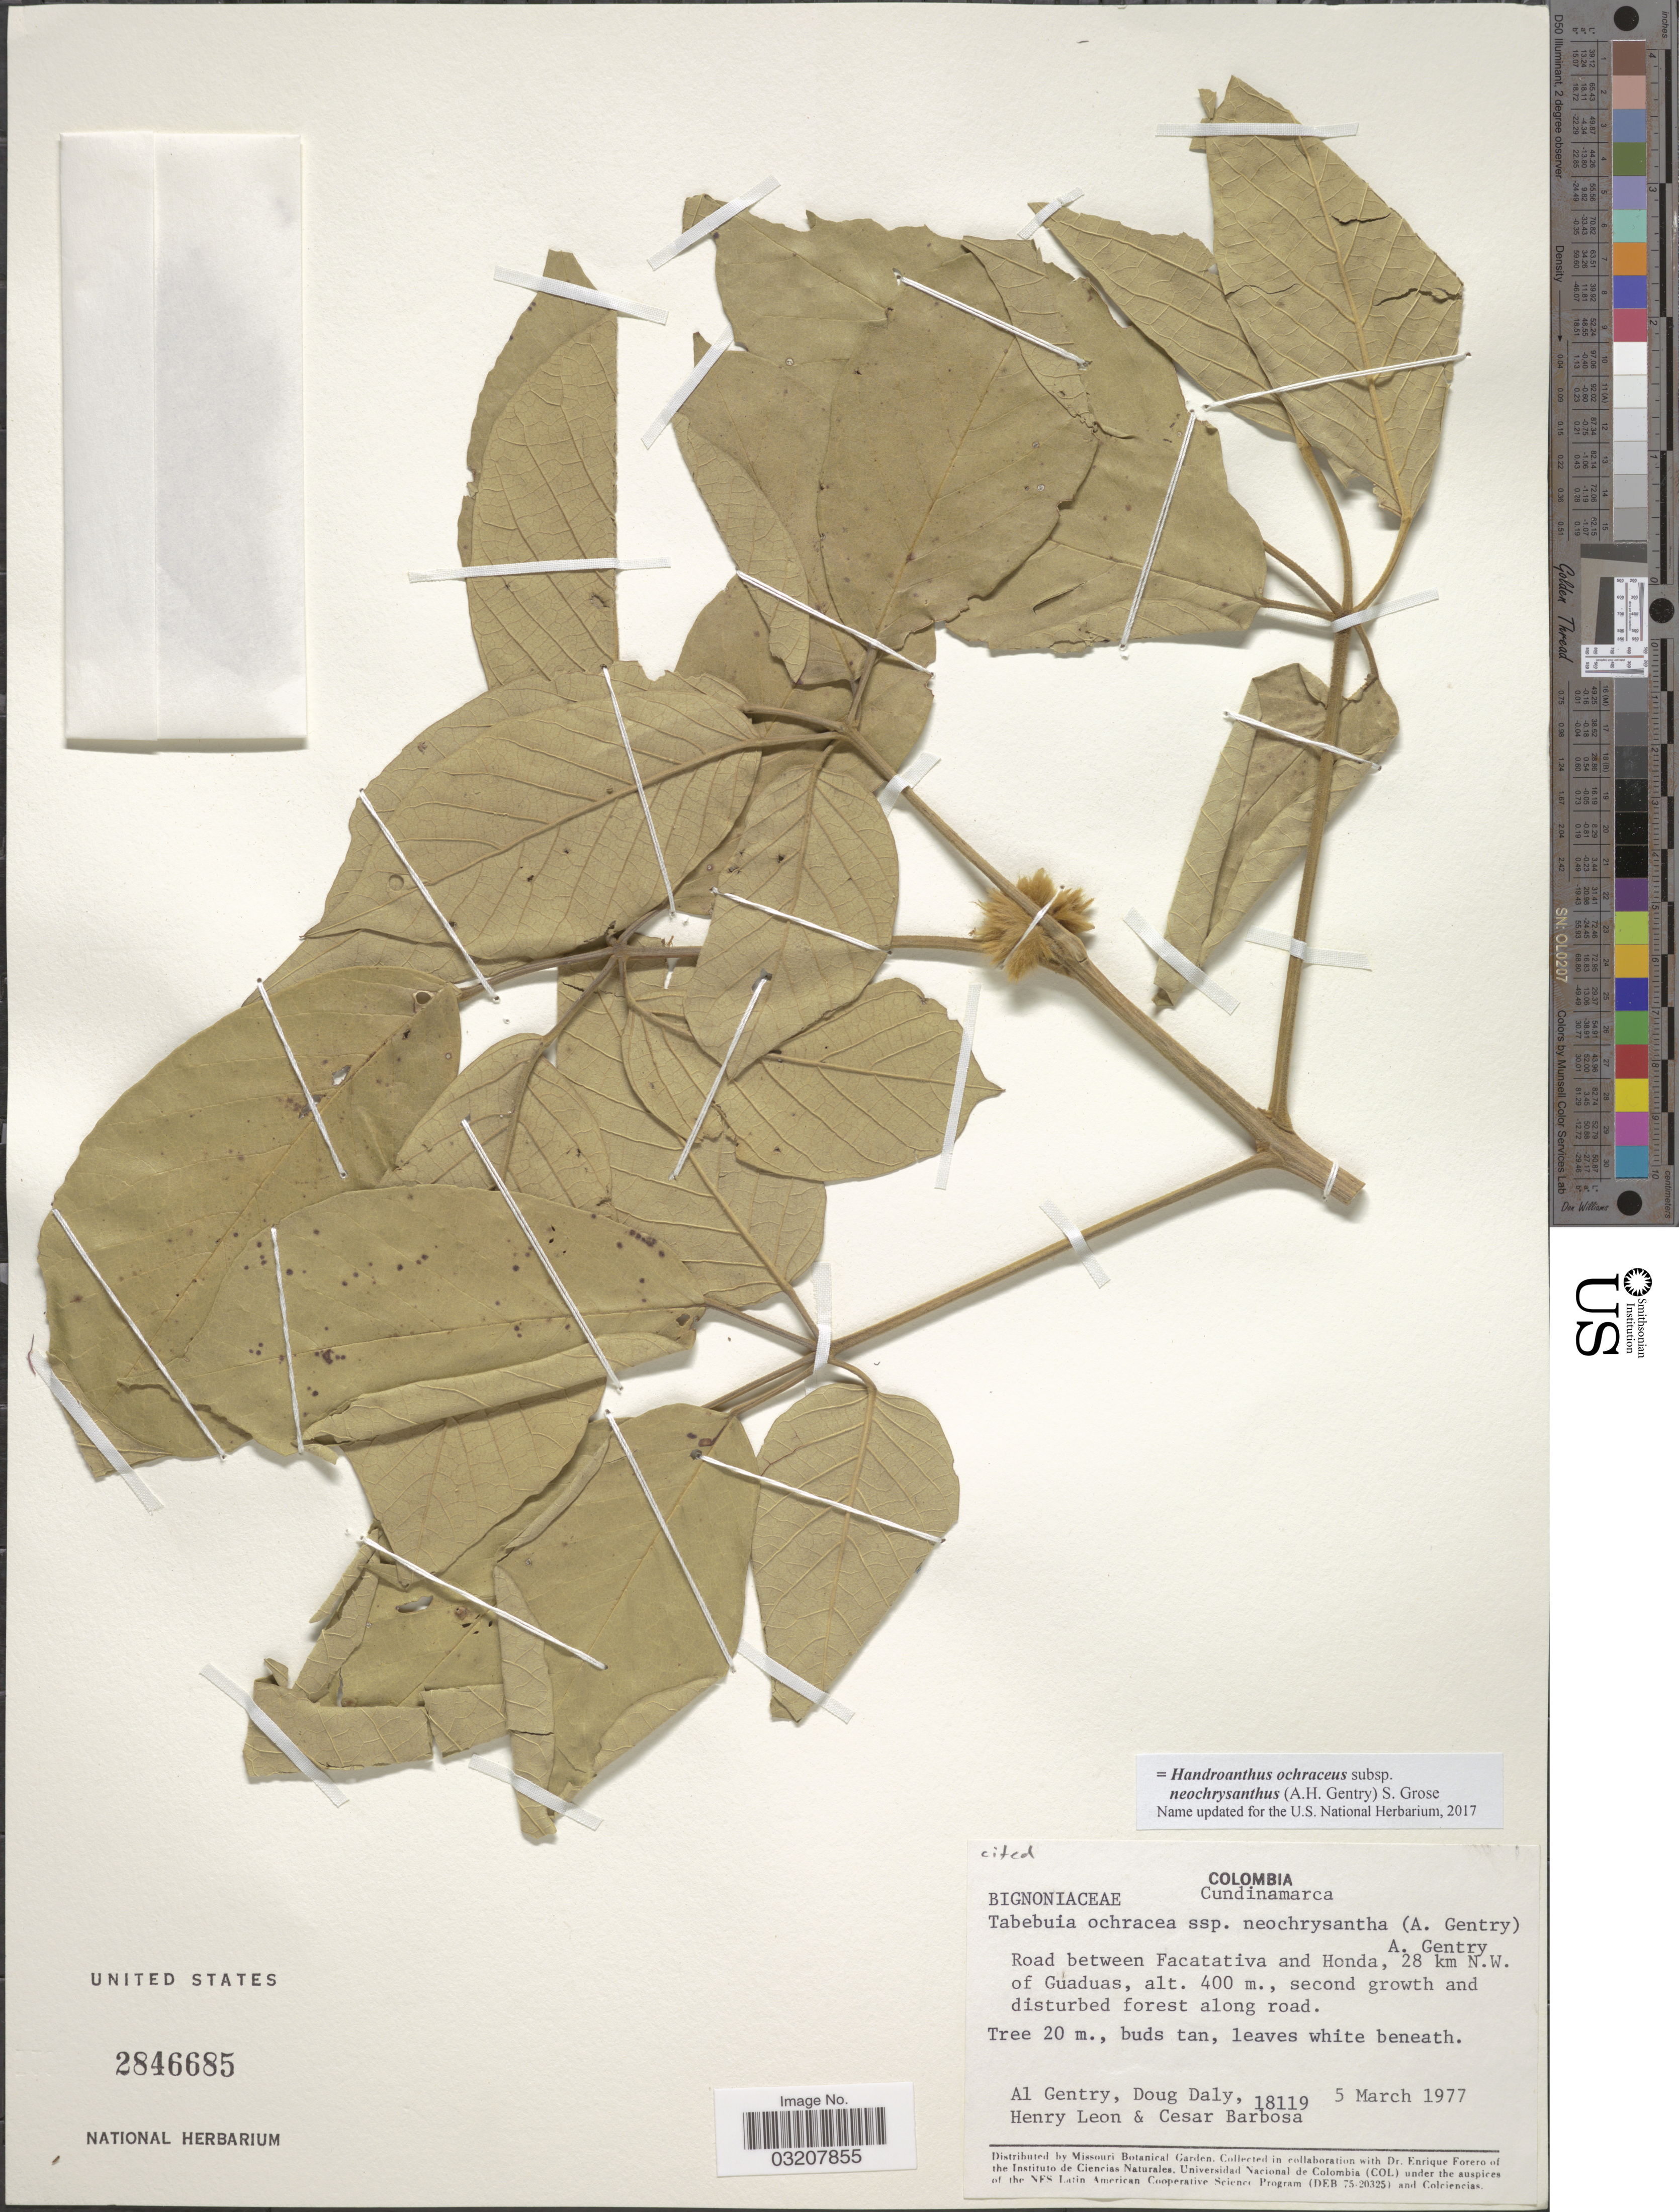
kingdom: Plantae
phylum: Tracheophyta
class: Magnoliopsida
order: Lamiales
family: Bignoniaceae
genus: Handroanthus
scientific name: Handroanthus ochraceus subsp. neochrysanthus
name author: (A.H. Gentry) S.O. Grose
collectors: A. H. Gentry, D. C. Daly, Henry Leon & C. E. Barbosa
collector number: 18119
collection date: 1977-03-05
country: Colombia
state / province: Cundinamarca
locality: Road between Facatativa and Honda, 28 km N.W. of Guaduas.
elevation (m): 400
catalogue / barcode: US 2846685